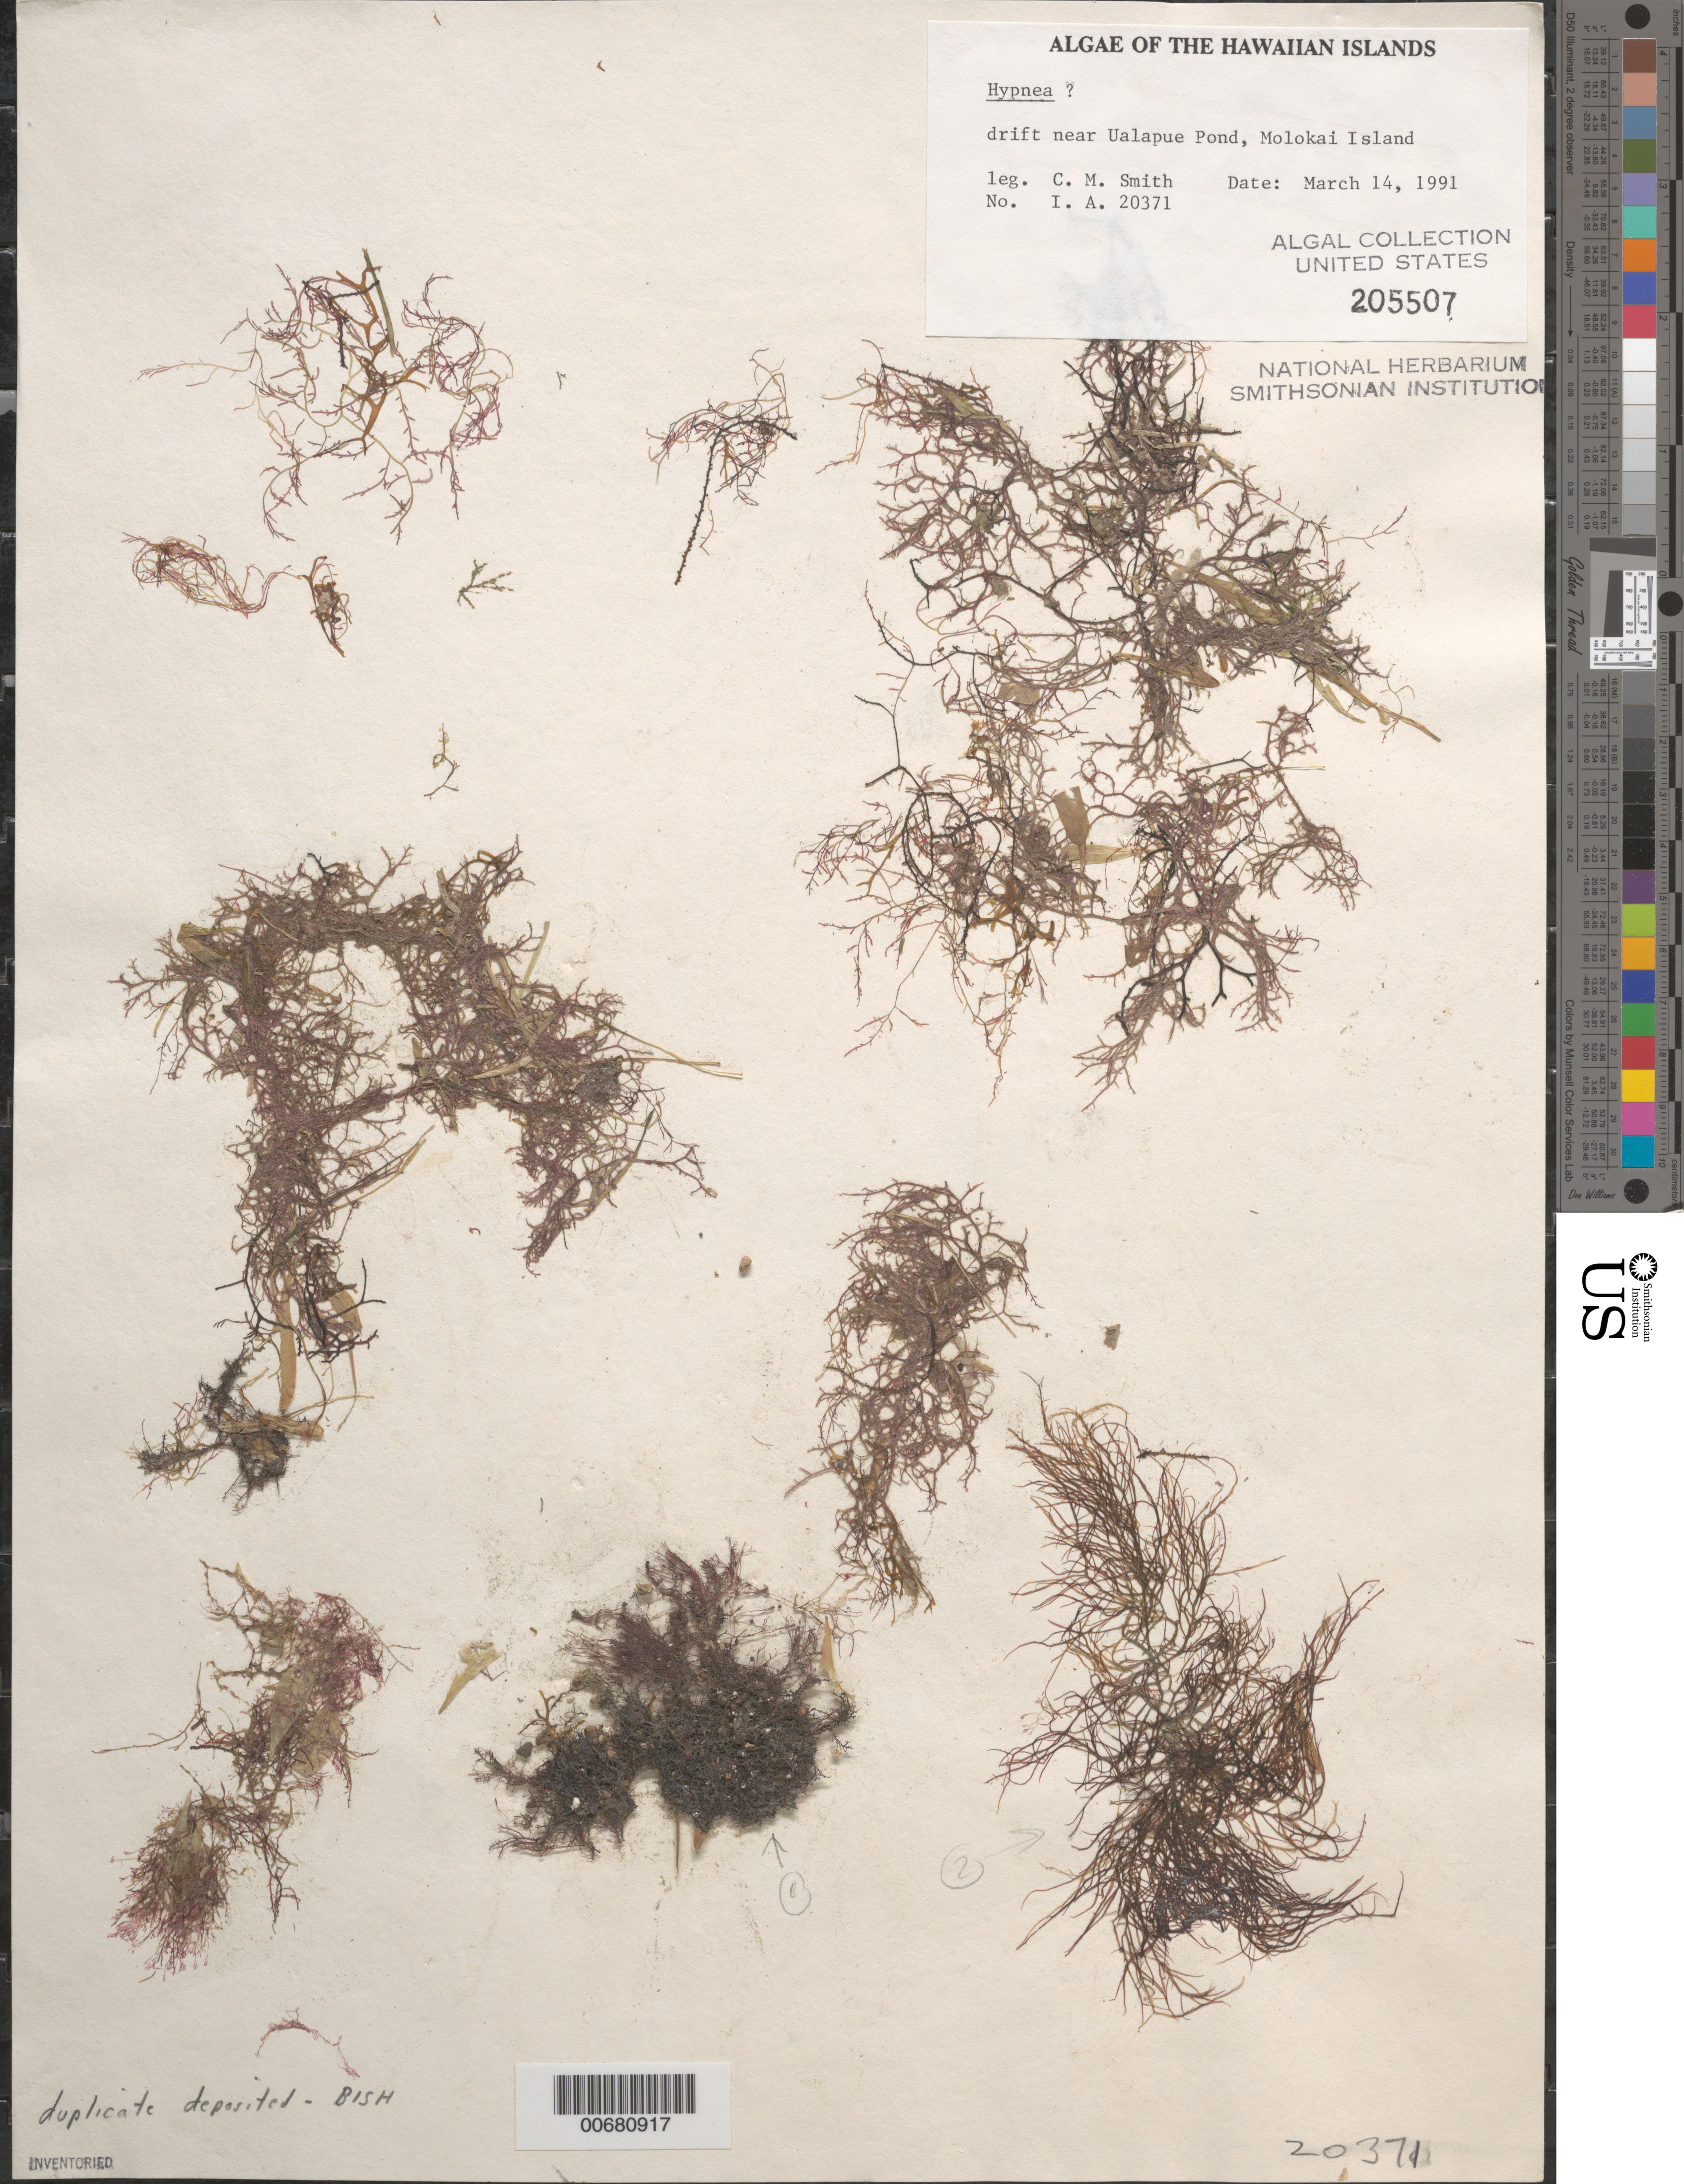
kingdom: Plantae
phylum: Rhodophyta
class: Florideophyceae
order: Gigartinales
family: Cystocloniaceae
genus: Hypnea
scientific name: Hypnea sp.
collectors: C. M. Smith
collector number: IAA 20371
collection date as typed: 14 Mar 1991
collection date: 1991-03-14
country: United States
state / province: Hawaii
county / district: Maui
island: Moloka'i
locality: Drift near Ualapue Pond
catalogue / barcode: US 205507